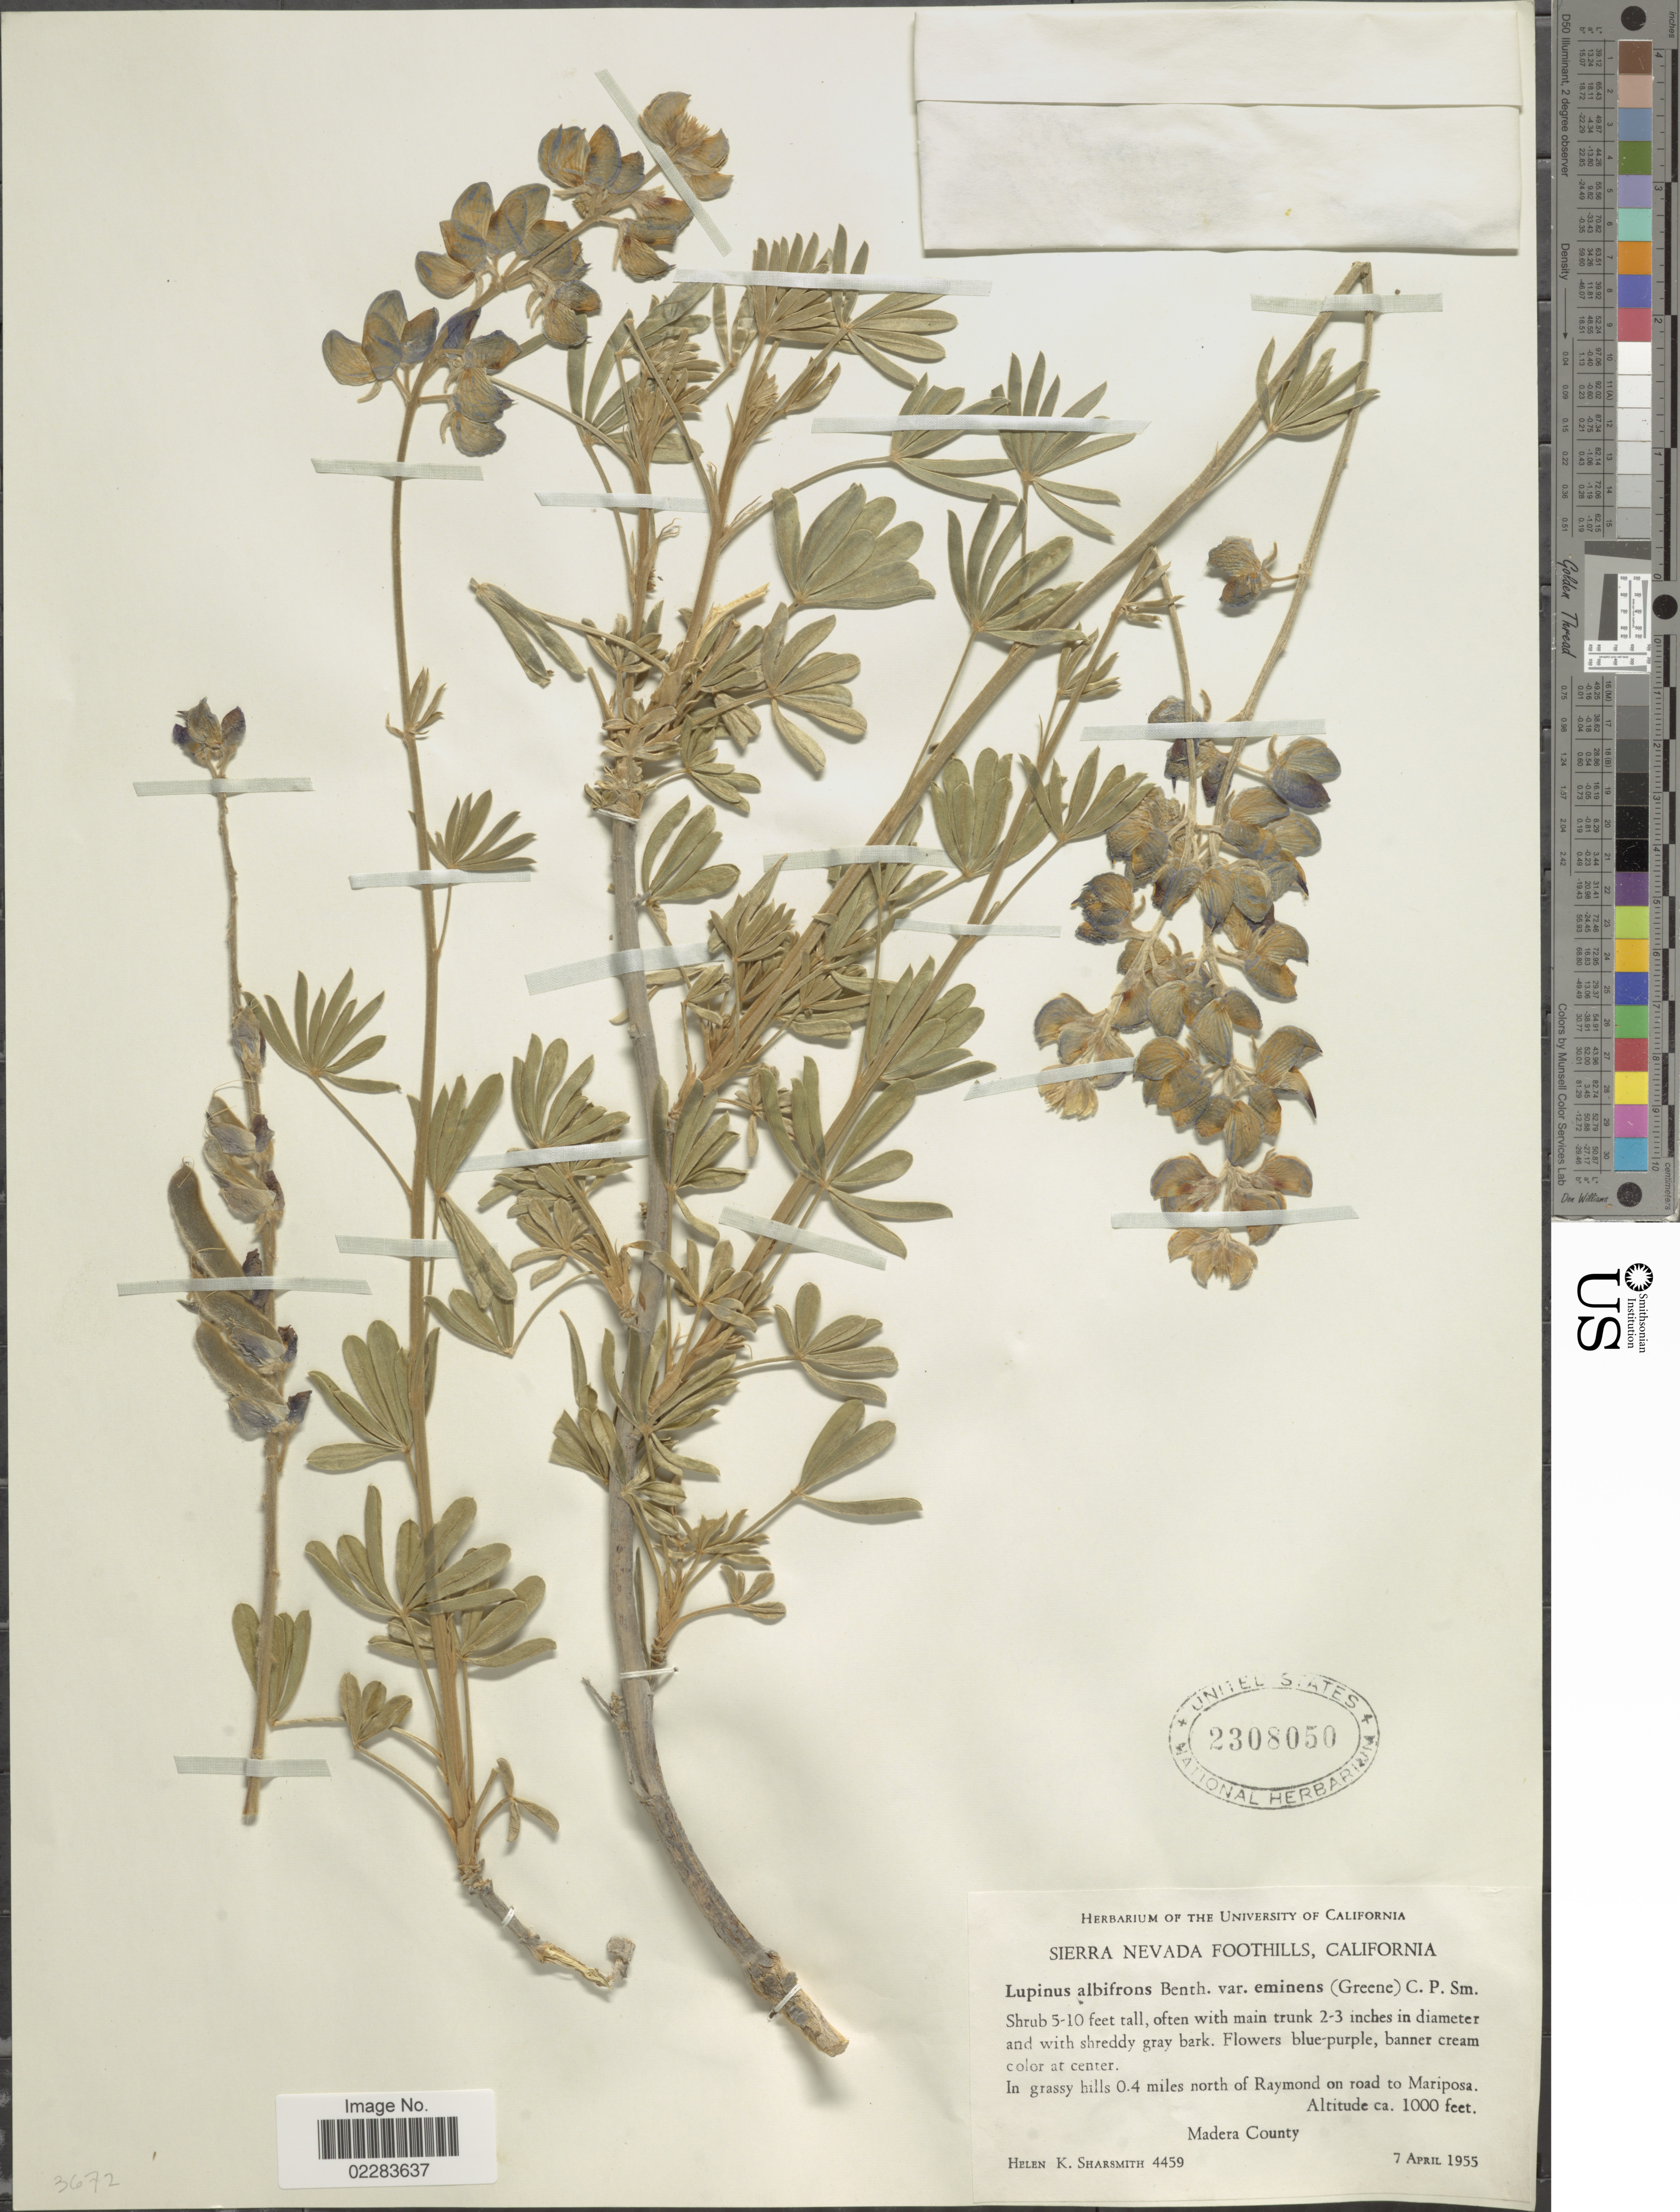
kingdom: Plantae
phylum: Tracheophyta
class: Magnoliopsida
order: Fabales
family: Fabaceae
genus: Lupinus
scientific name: Lupinus albifrons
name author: Benth.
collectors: H. Sharsmith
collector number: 4459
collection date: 1955-04-07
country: United States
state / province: California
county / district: Madera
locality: Sierra Nevada Foothills. In grassy hills 0.4 miles north of Raymond on road to Mariposa. Madera County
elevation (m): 305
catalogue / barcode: US 2308050